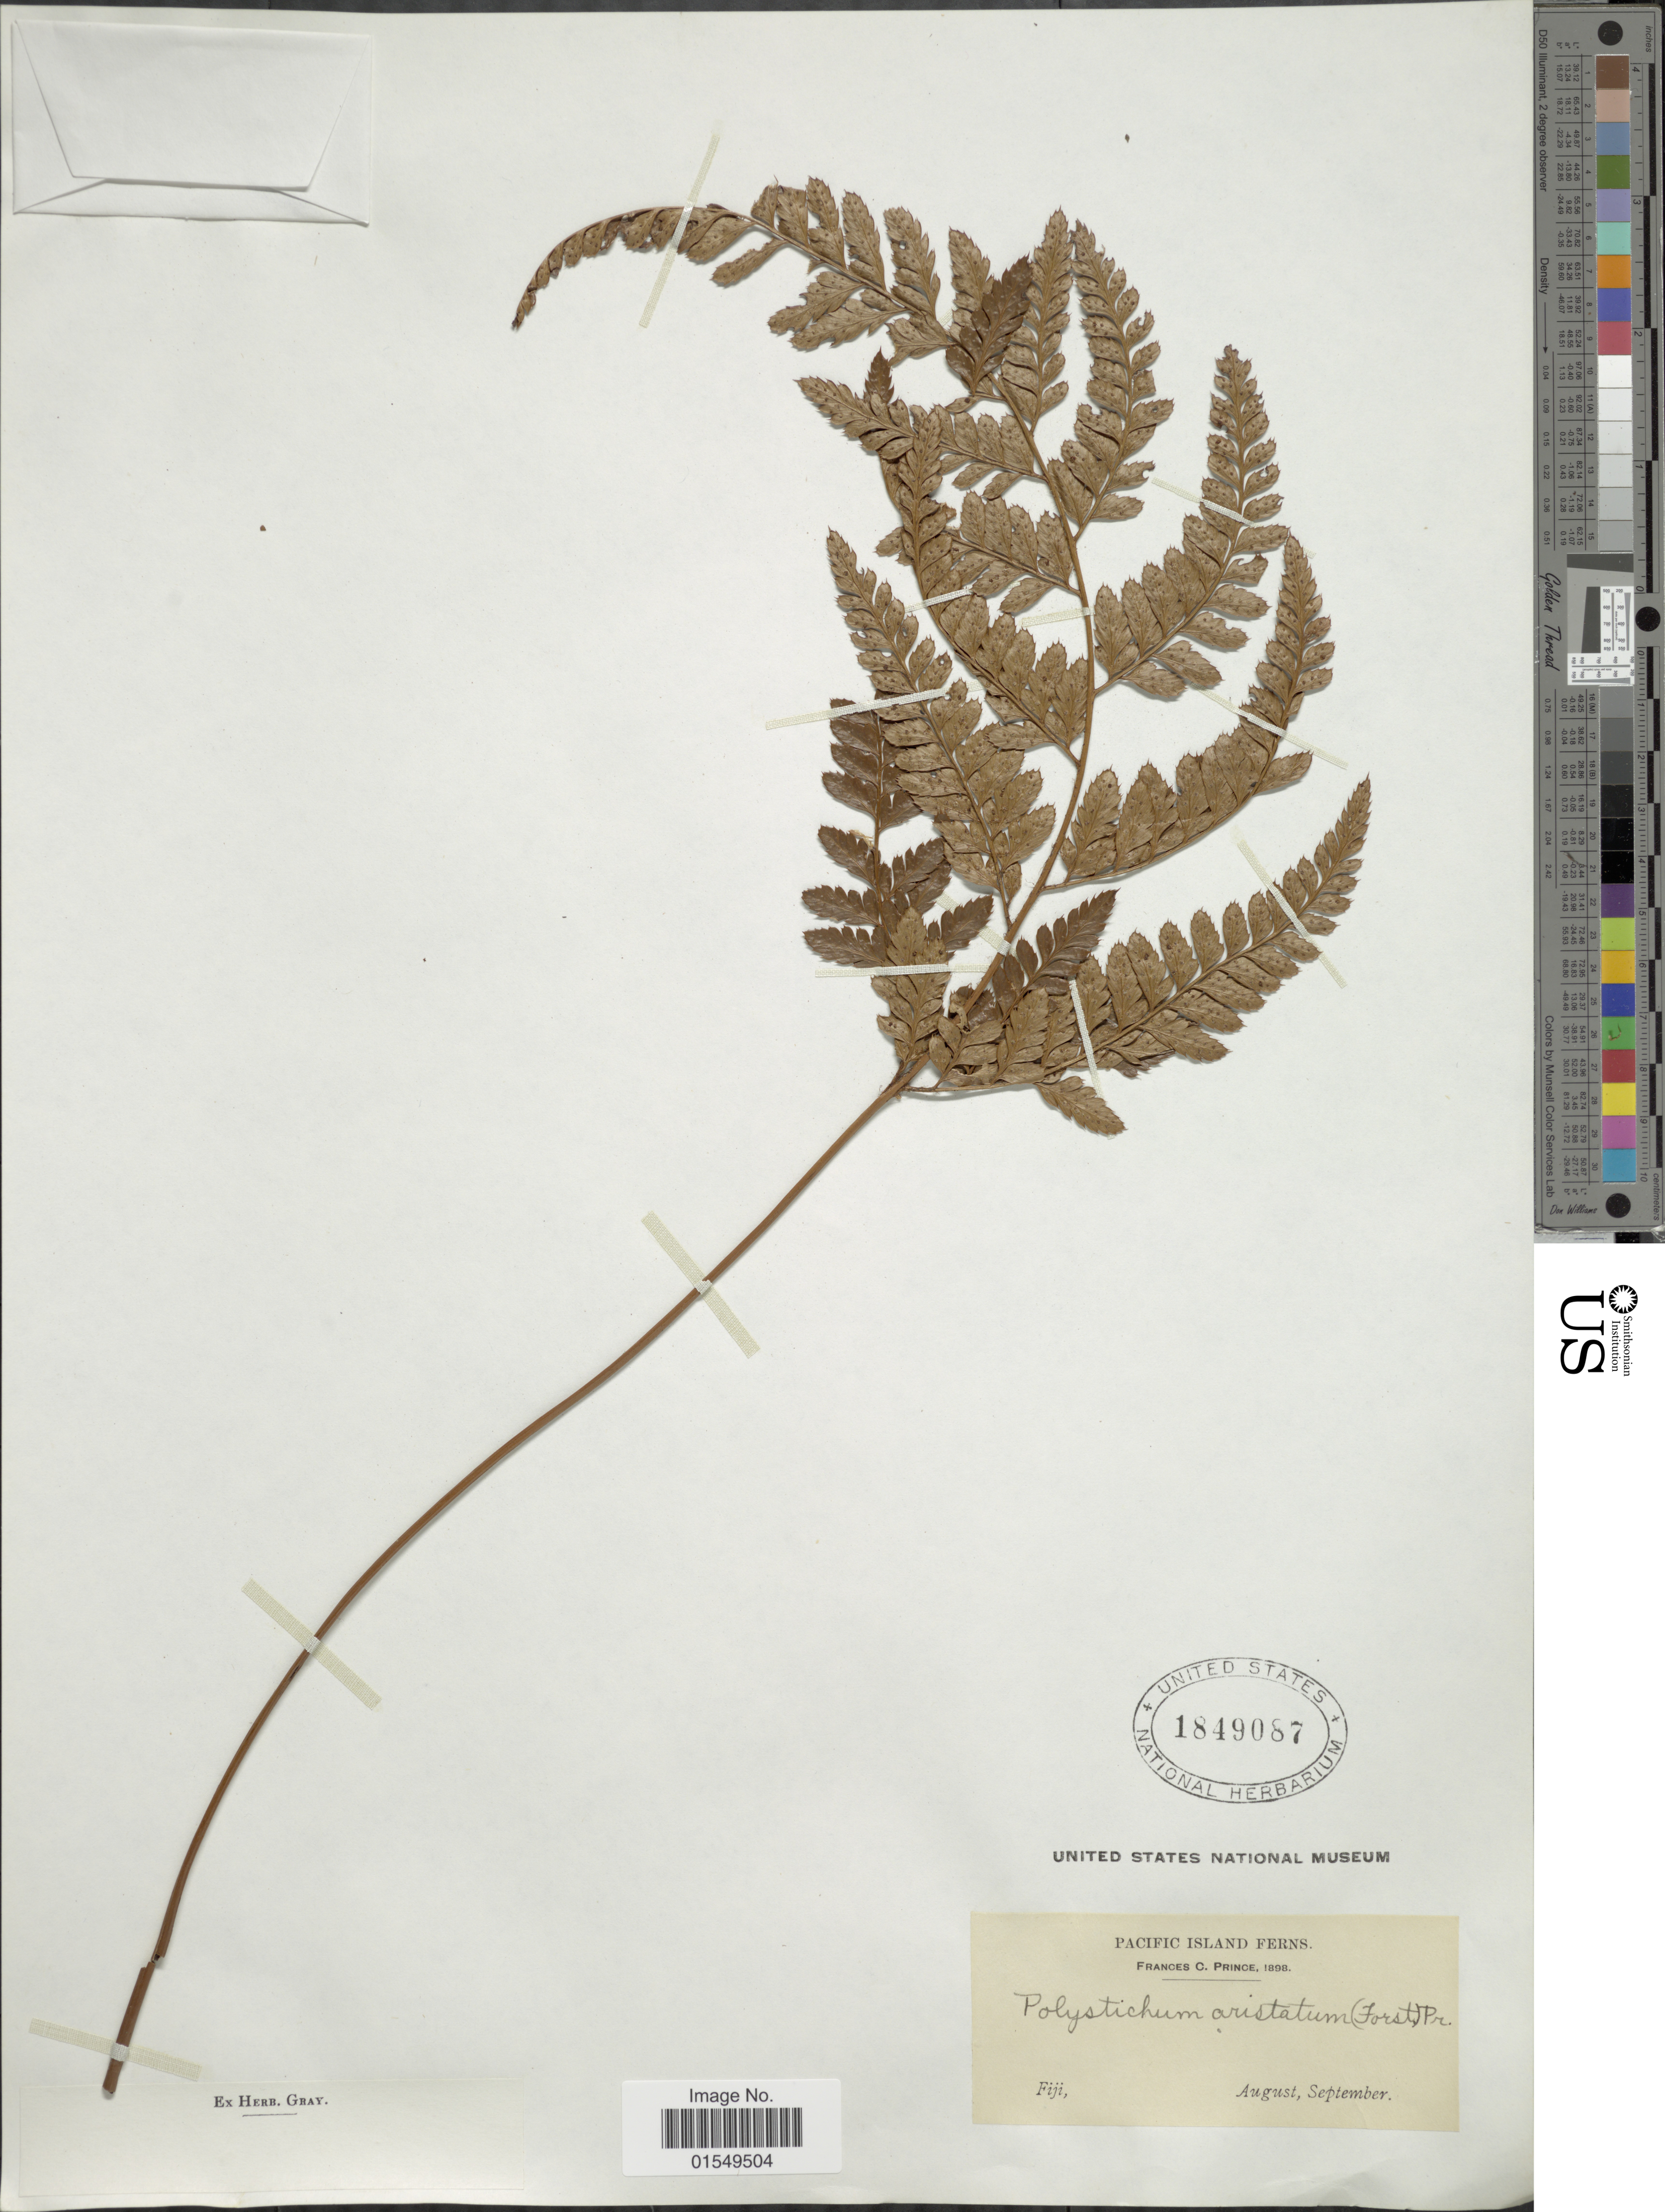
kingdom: Plantae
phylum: Tracheophyta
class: Polypodiopsida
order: Polypodiales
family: Dryopteridaceae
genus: Arachniodes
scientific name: Arachniodes aristata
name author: (G. Forst.) Tindale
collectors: F. Prince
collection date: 1898-08/1898-09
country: Fiji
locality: Pacific Island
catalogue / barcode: US 1849087